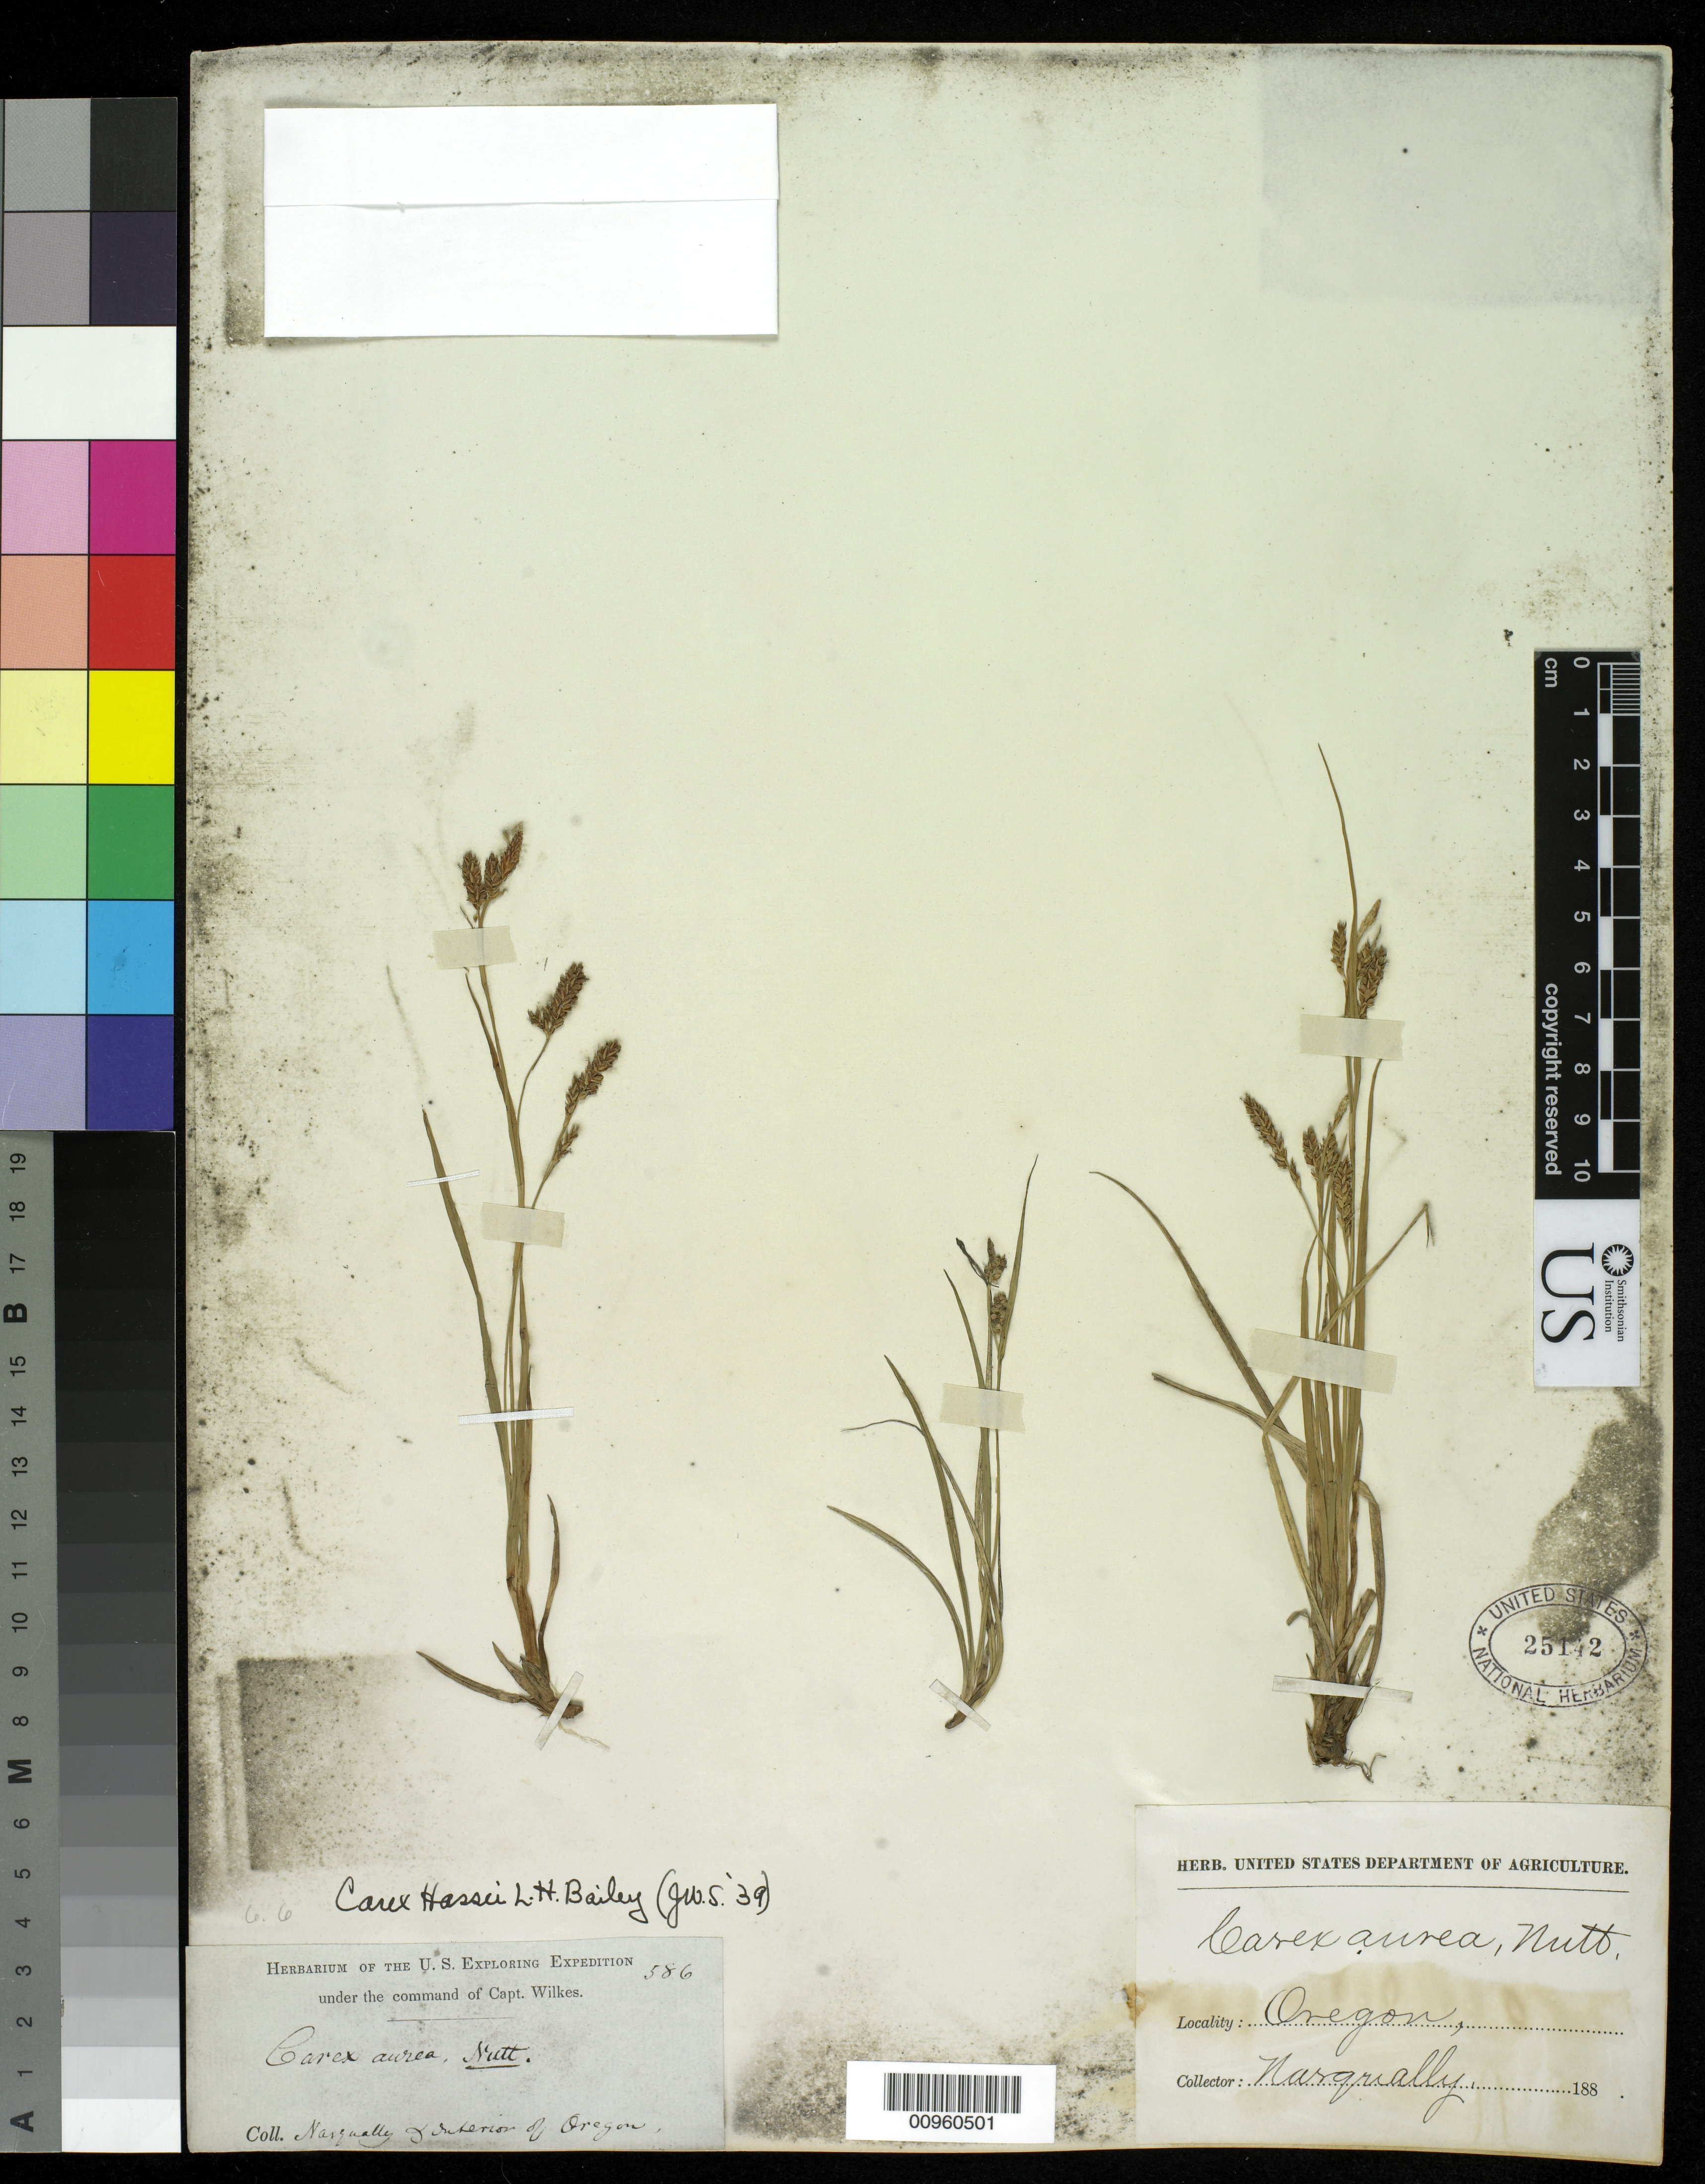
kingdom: Plantae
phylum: Tracheophyta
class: Liliopsida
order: Poales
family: Cyperaceae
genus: Carex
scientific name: Carex aurea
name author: Nutt.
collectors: Wilkes Explor. Exped.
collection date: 1838/1842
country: United States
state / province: Oregon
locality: Nasqually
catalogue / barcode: US 25142